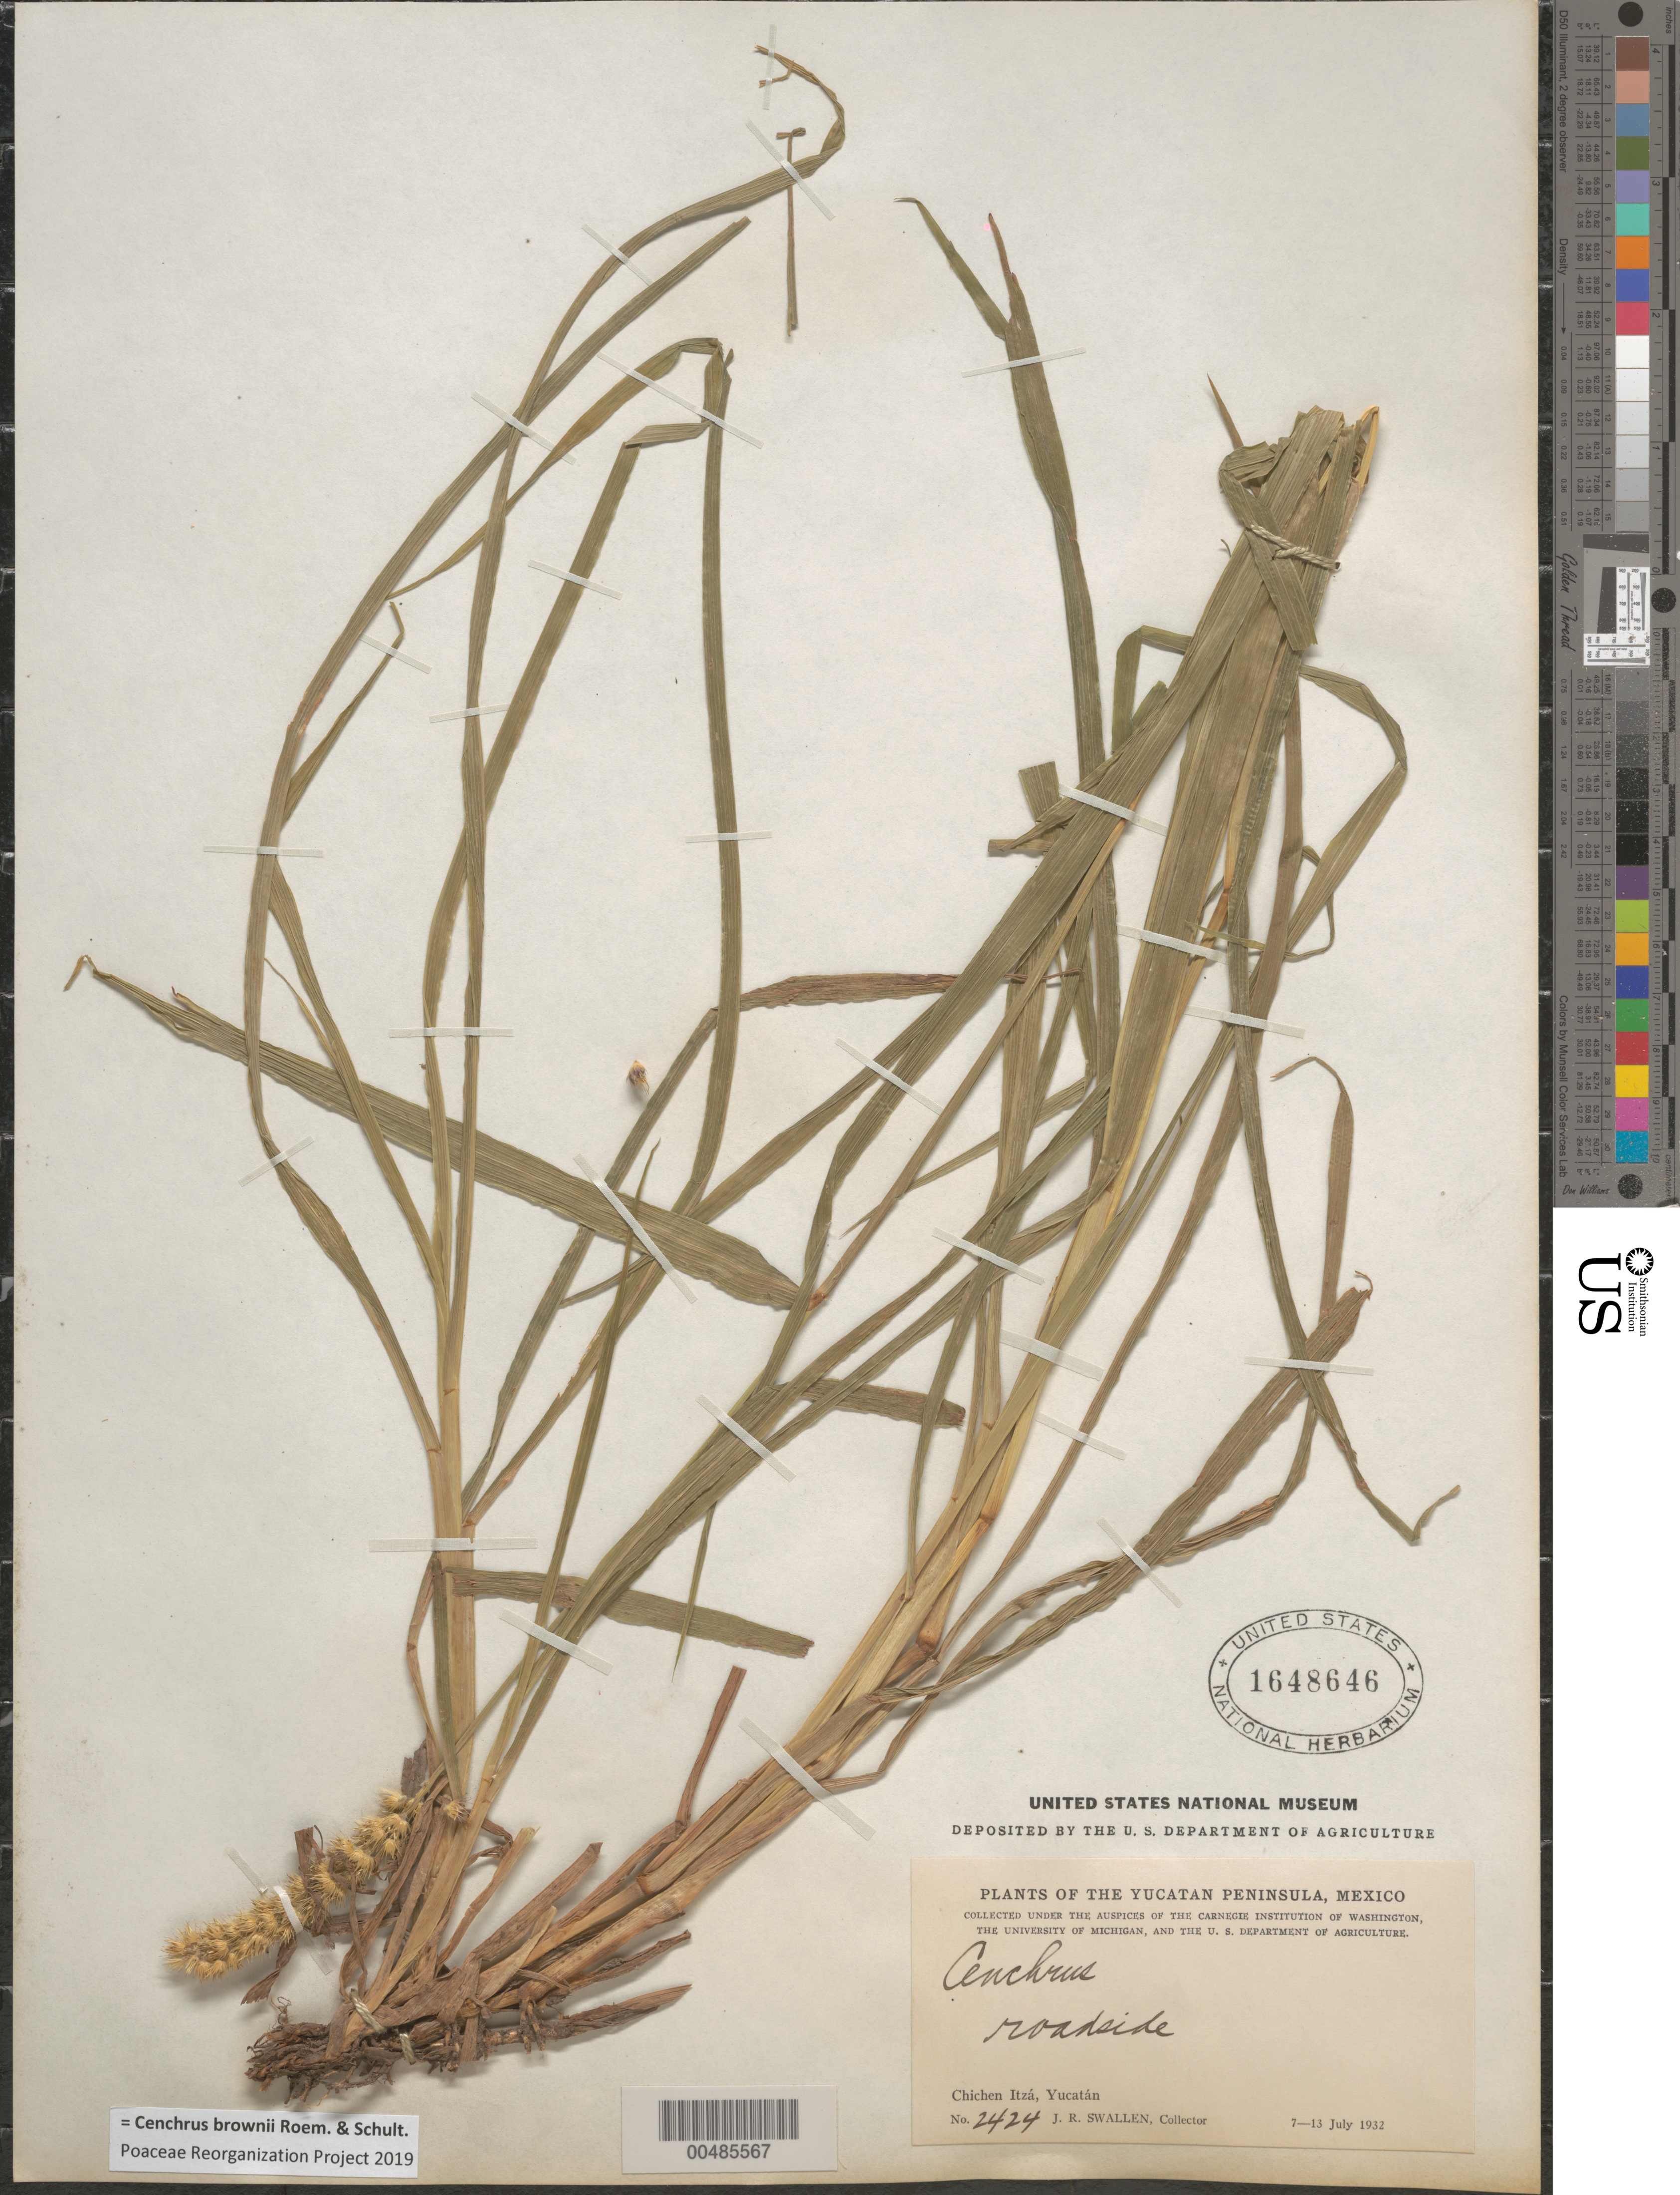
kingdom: Plantae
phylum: Tracheophyta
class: Liliopsida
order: Poales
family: Poaceae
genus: Cenchrus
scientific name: Cenchrus brownii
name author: Roem. & Schult.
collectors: J. R. Swallen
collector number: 2424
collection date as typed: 7 Jul 1932 to 13 Jul 1932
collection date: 1932-07-07/1932-07-13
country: Mexico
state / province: Yucatan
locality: Yucatan Peninsula, Chichen Itz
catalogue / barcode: US 1648646